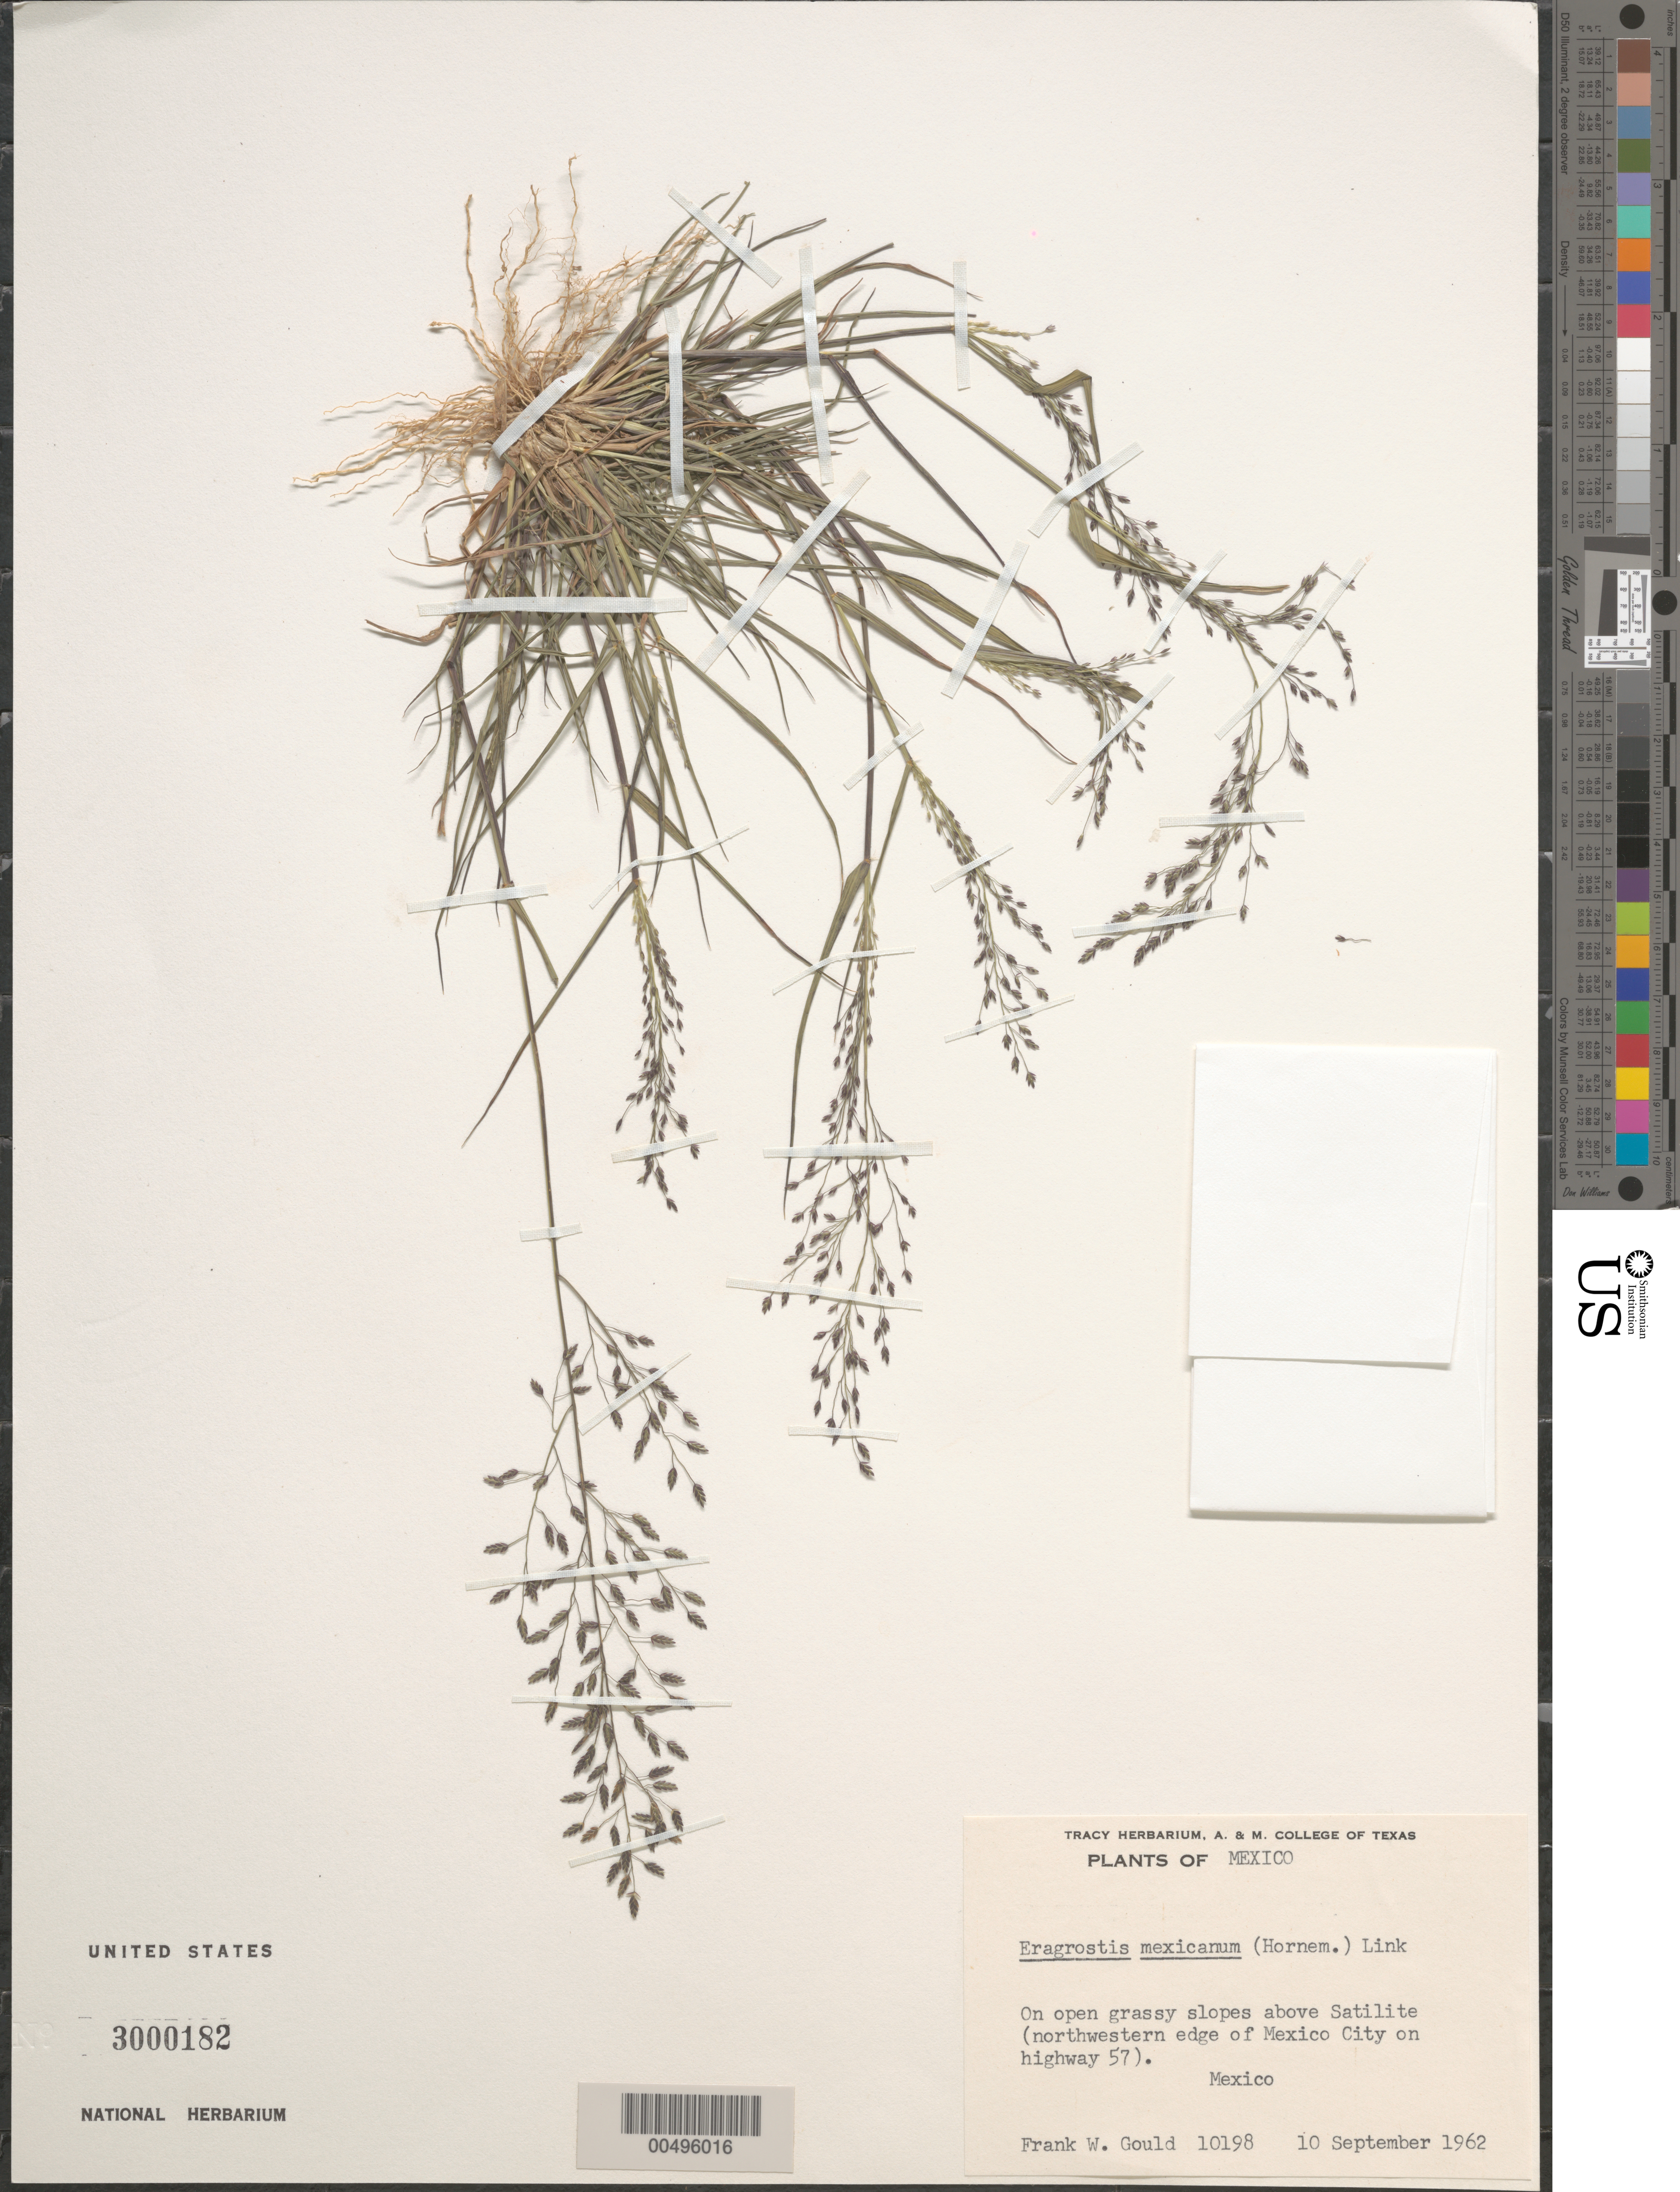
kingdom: Plantae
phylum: Tracheophyta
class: Liliopsida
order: Poales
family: Poaceae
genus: Eragrostis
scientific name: Eragrostis mexicana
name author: (Hornem.) Link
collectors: F. W. Gould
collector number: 10198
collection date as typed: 10 Sep 1962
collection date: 1962-09-10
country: Mexico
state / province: México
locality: Above Satilite (NW edge of Mexico City on Hwy 57)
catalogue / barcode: US 3000182